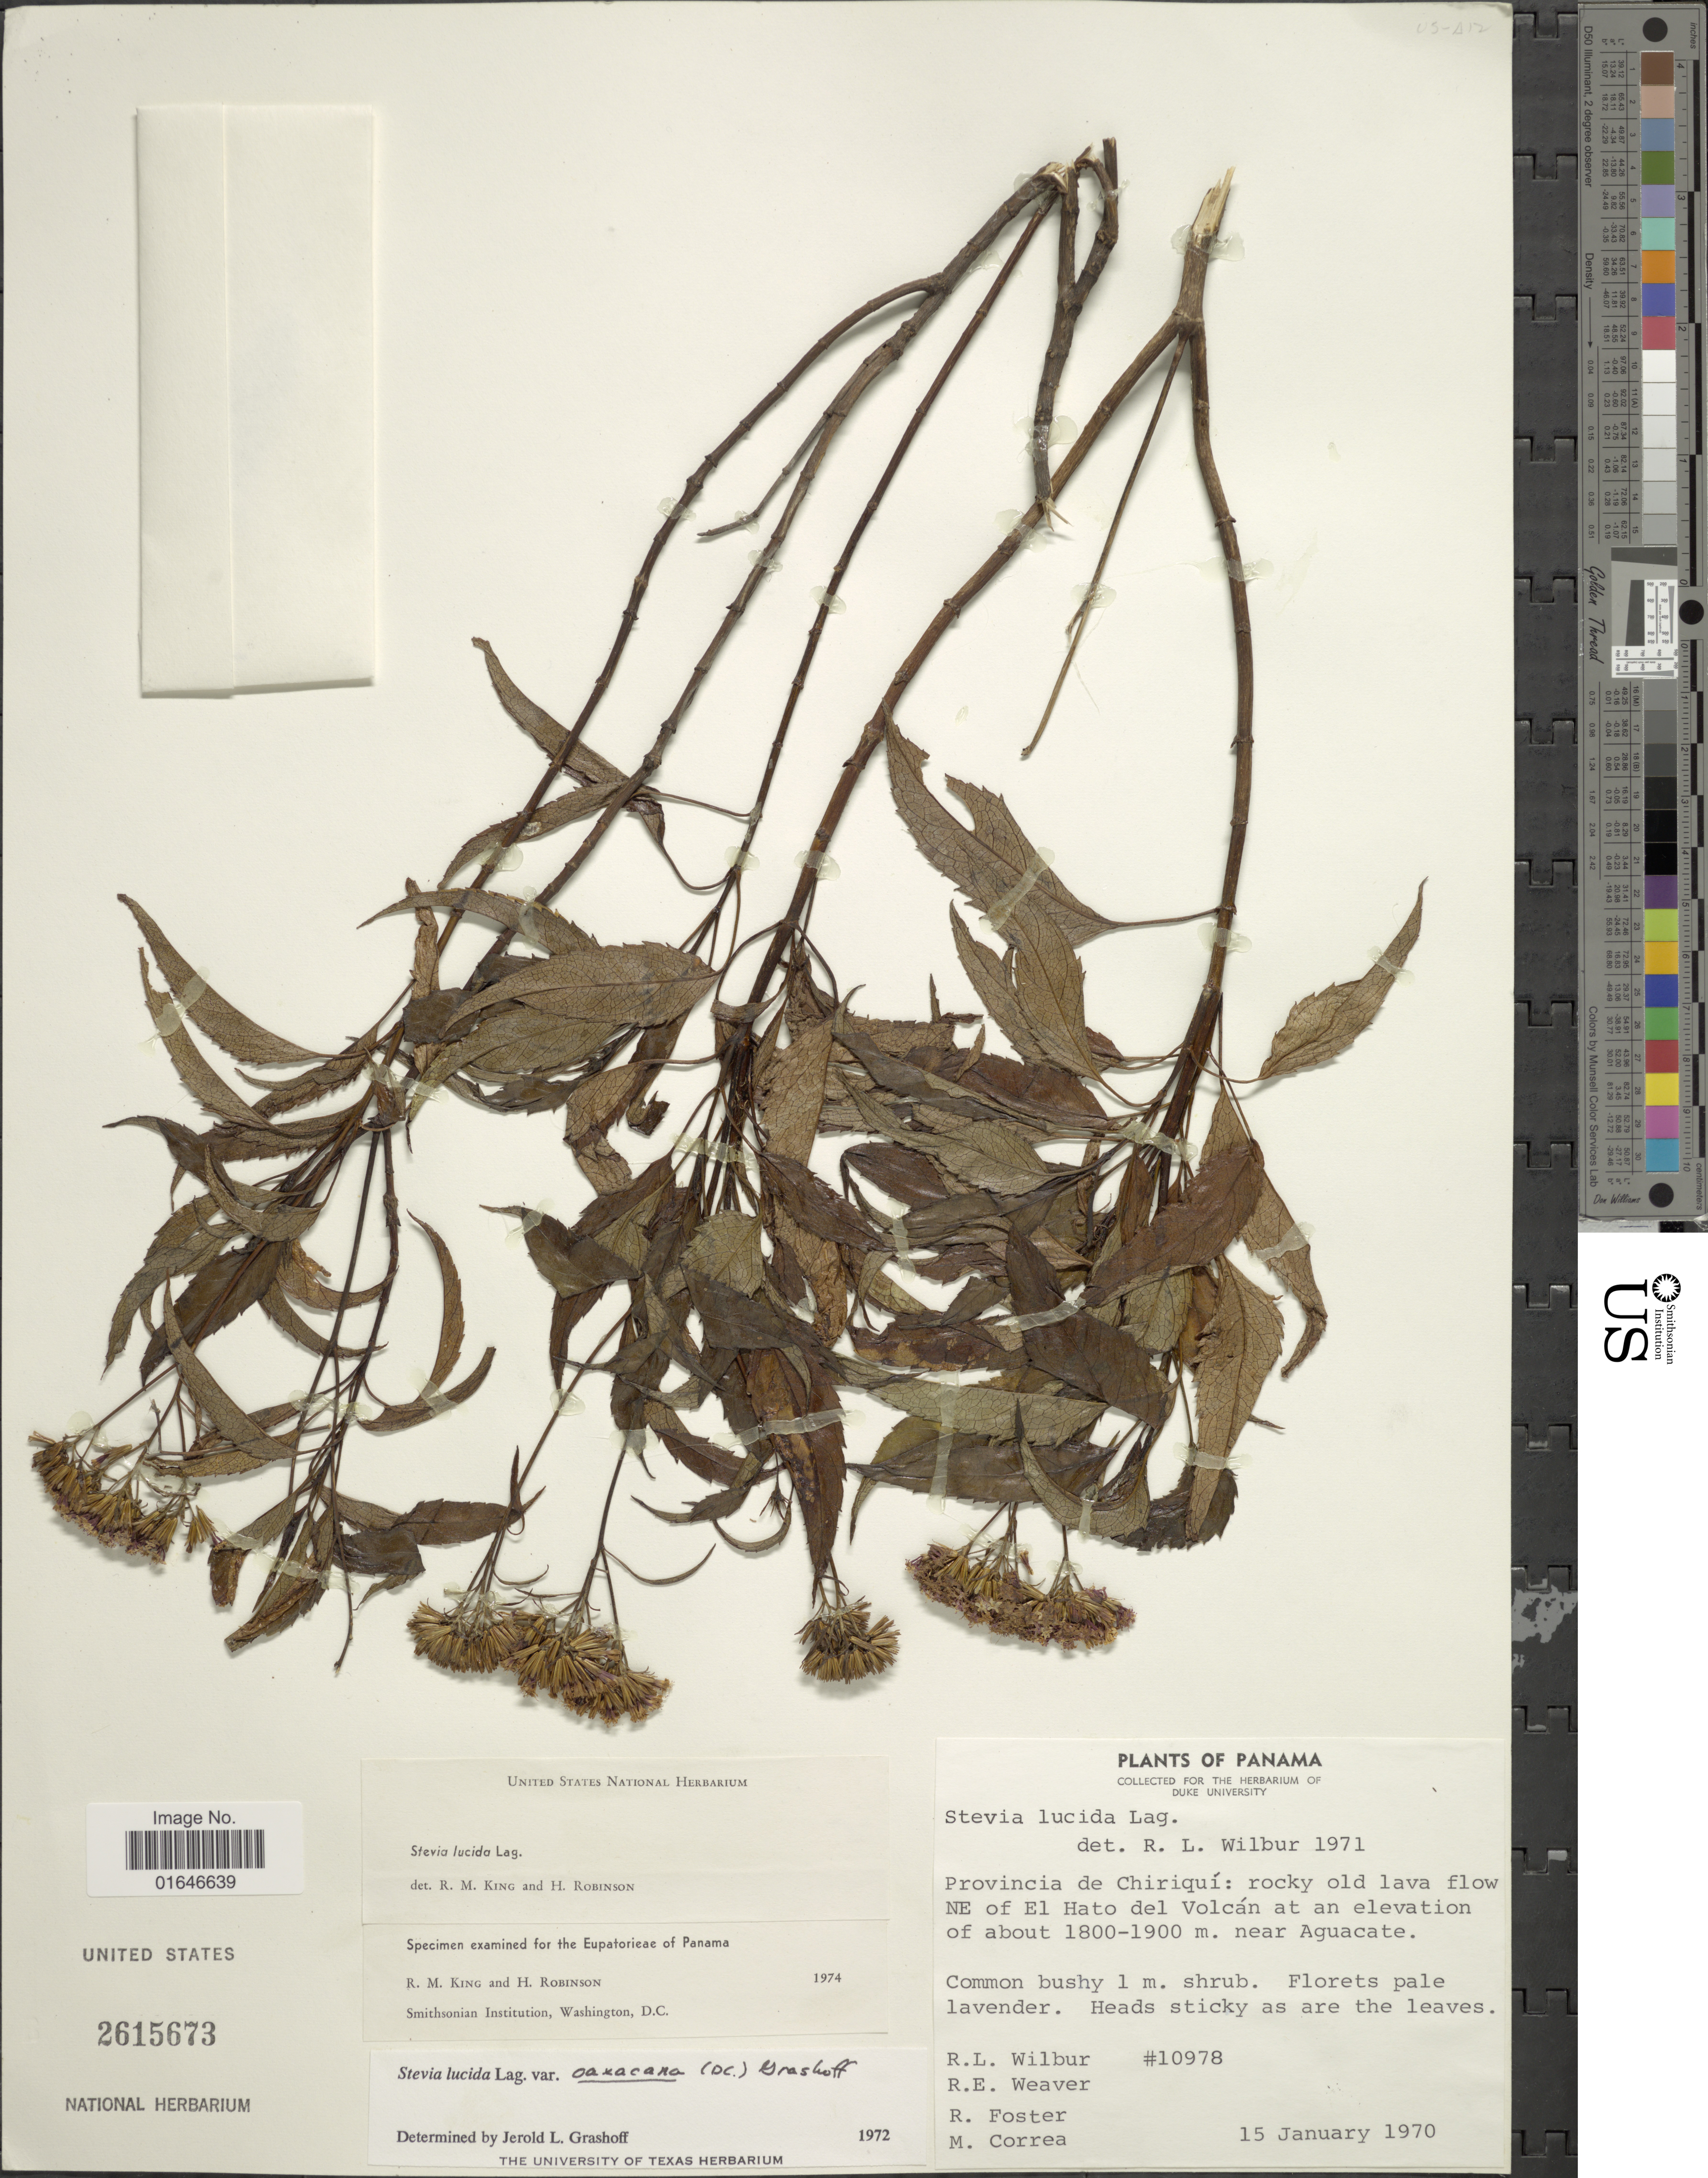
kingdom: Plantae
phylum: Tracheophyta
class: Magnoliopsida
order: Asterales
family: Asteraceae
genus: Stevia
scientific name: Stevia lucida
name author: Lag.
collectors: R. L. Wilbur, R. E. Weaver, R. Foster & M. Correa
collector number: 10978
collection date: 1970-01-15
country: Panama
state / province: Chiriqui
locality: Provincia de Chiriqui, rocky old lava flow NE of El Hato del Volcan, near Aguacate.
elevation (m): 1800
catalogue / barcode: US 2615673